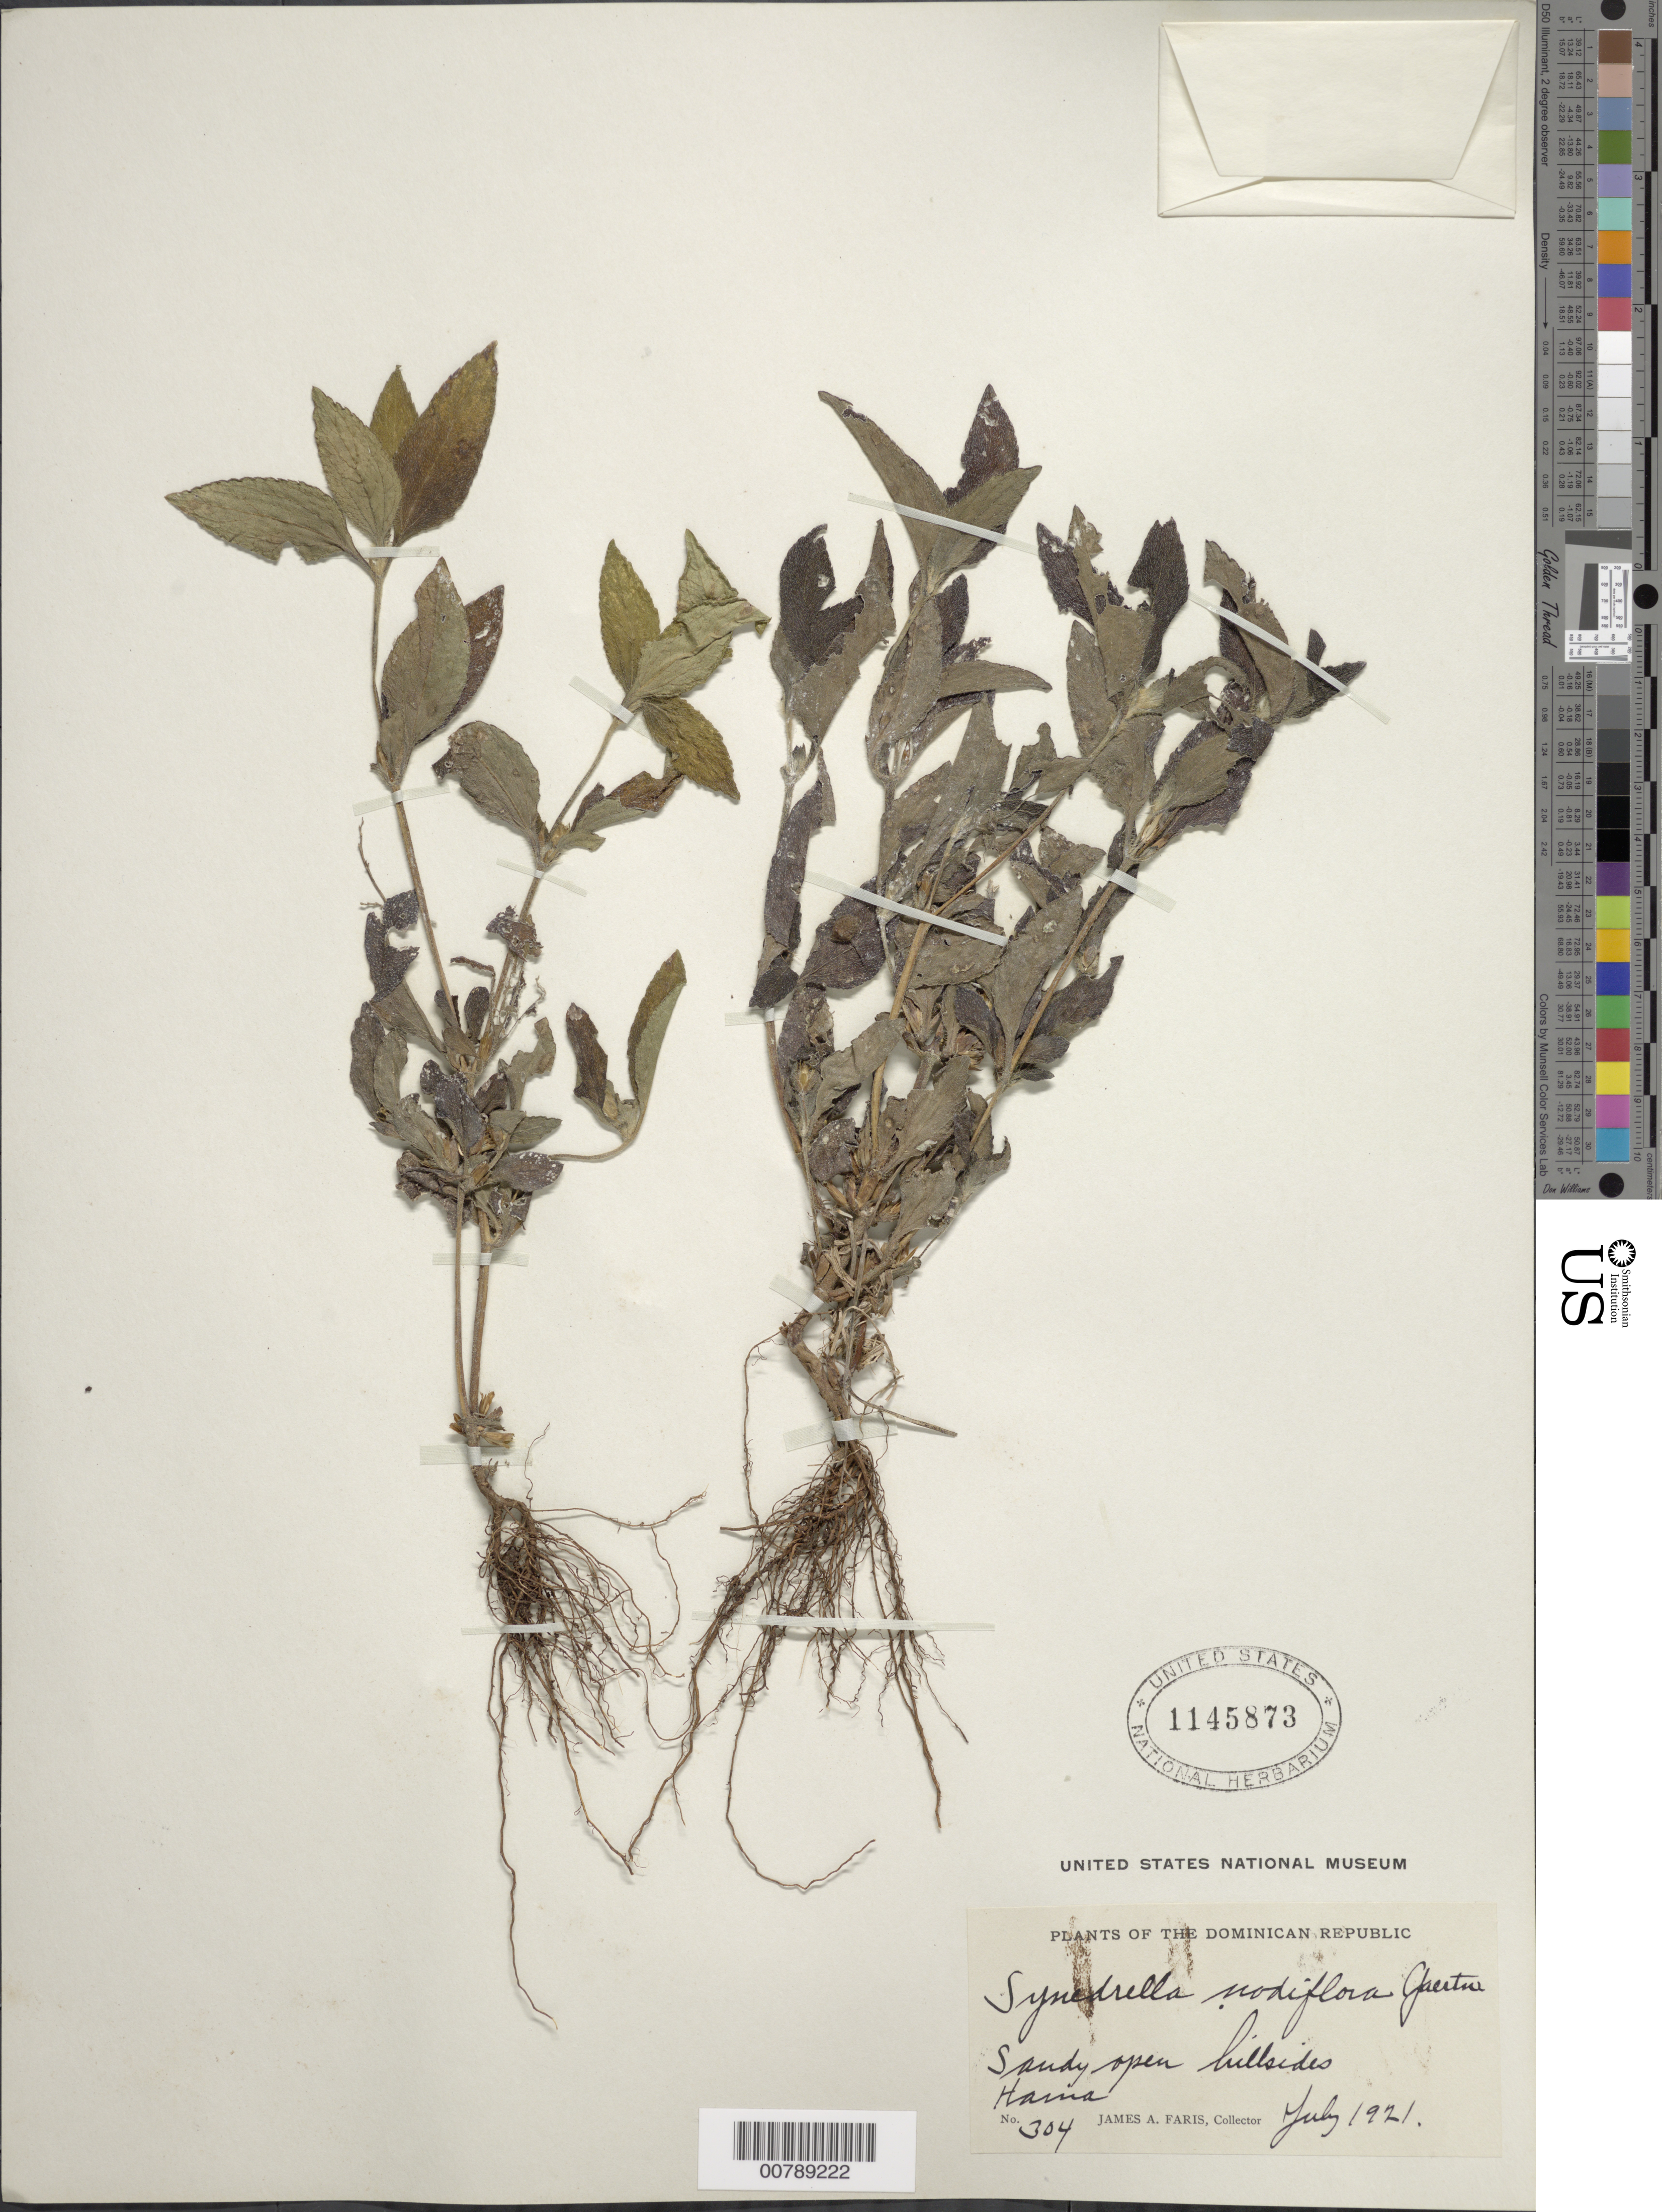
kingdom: Plantae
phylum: Tracheophyta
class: Magnoliopsida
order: Asterales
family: Asteraceae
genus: Synedrella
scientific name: Synedrella nodiflora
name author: (L.) Gaertn.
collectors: J. Faris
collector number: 304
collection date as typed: Jul 1910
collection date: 1910-07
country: Dominican Republic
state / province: San Cristóbal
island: Hispaniola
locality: Haina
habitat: Sandy loam, open hillsides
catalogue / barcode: US 1145873